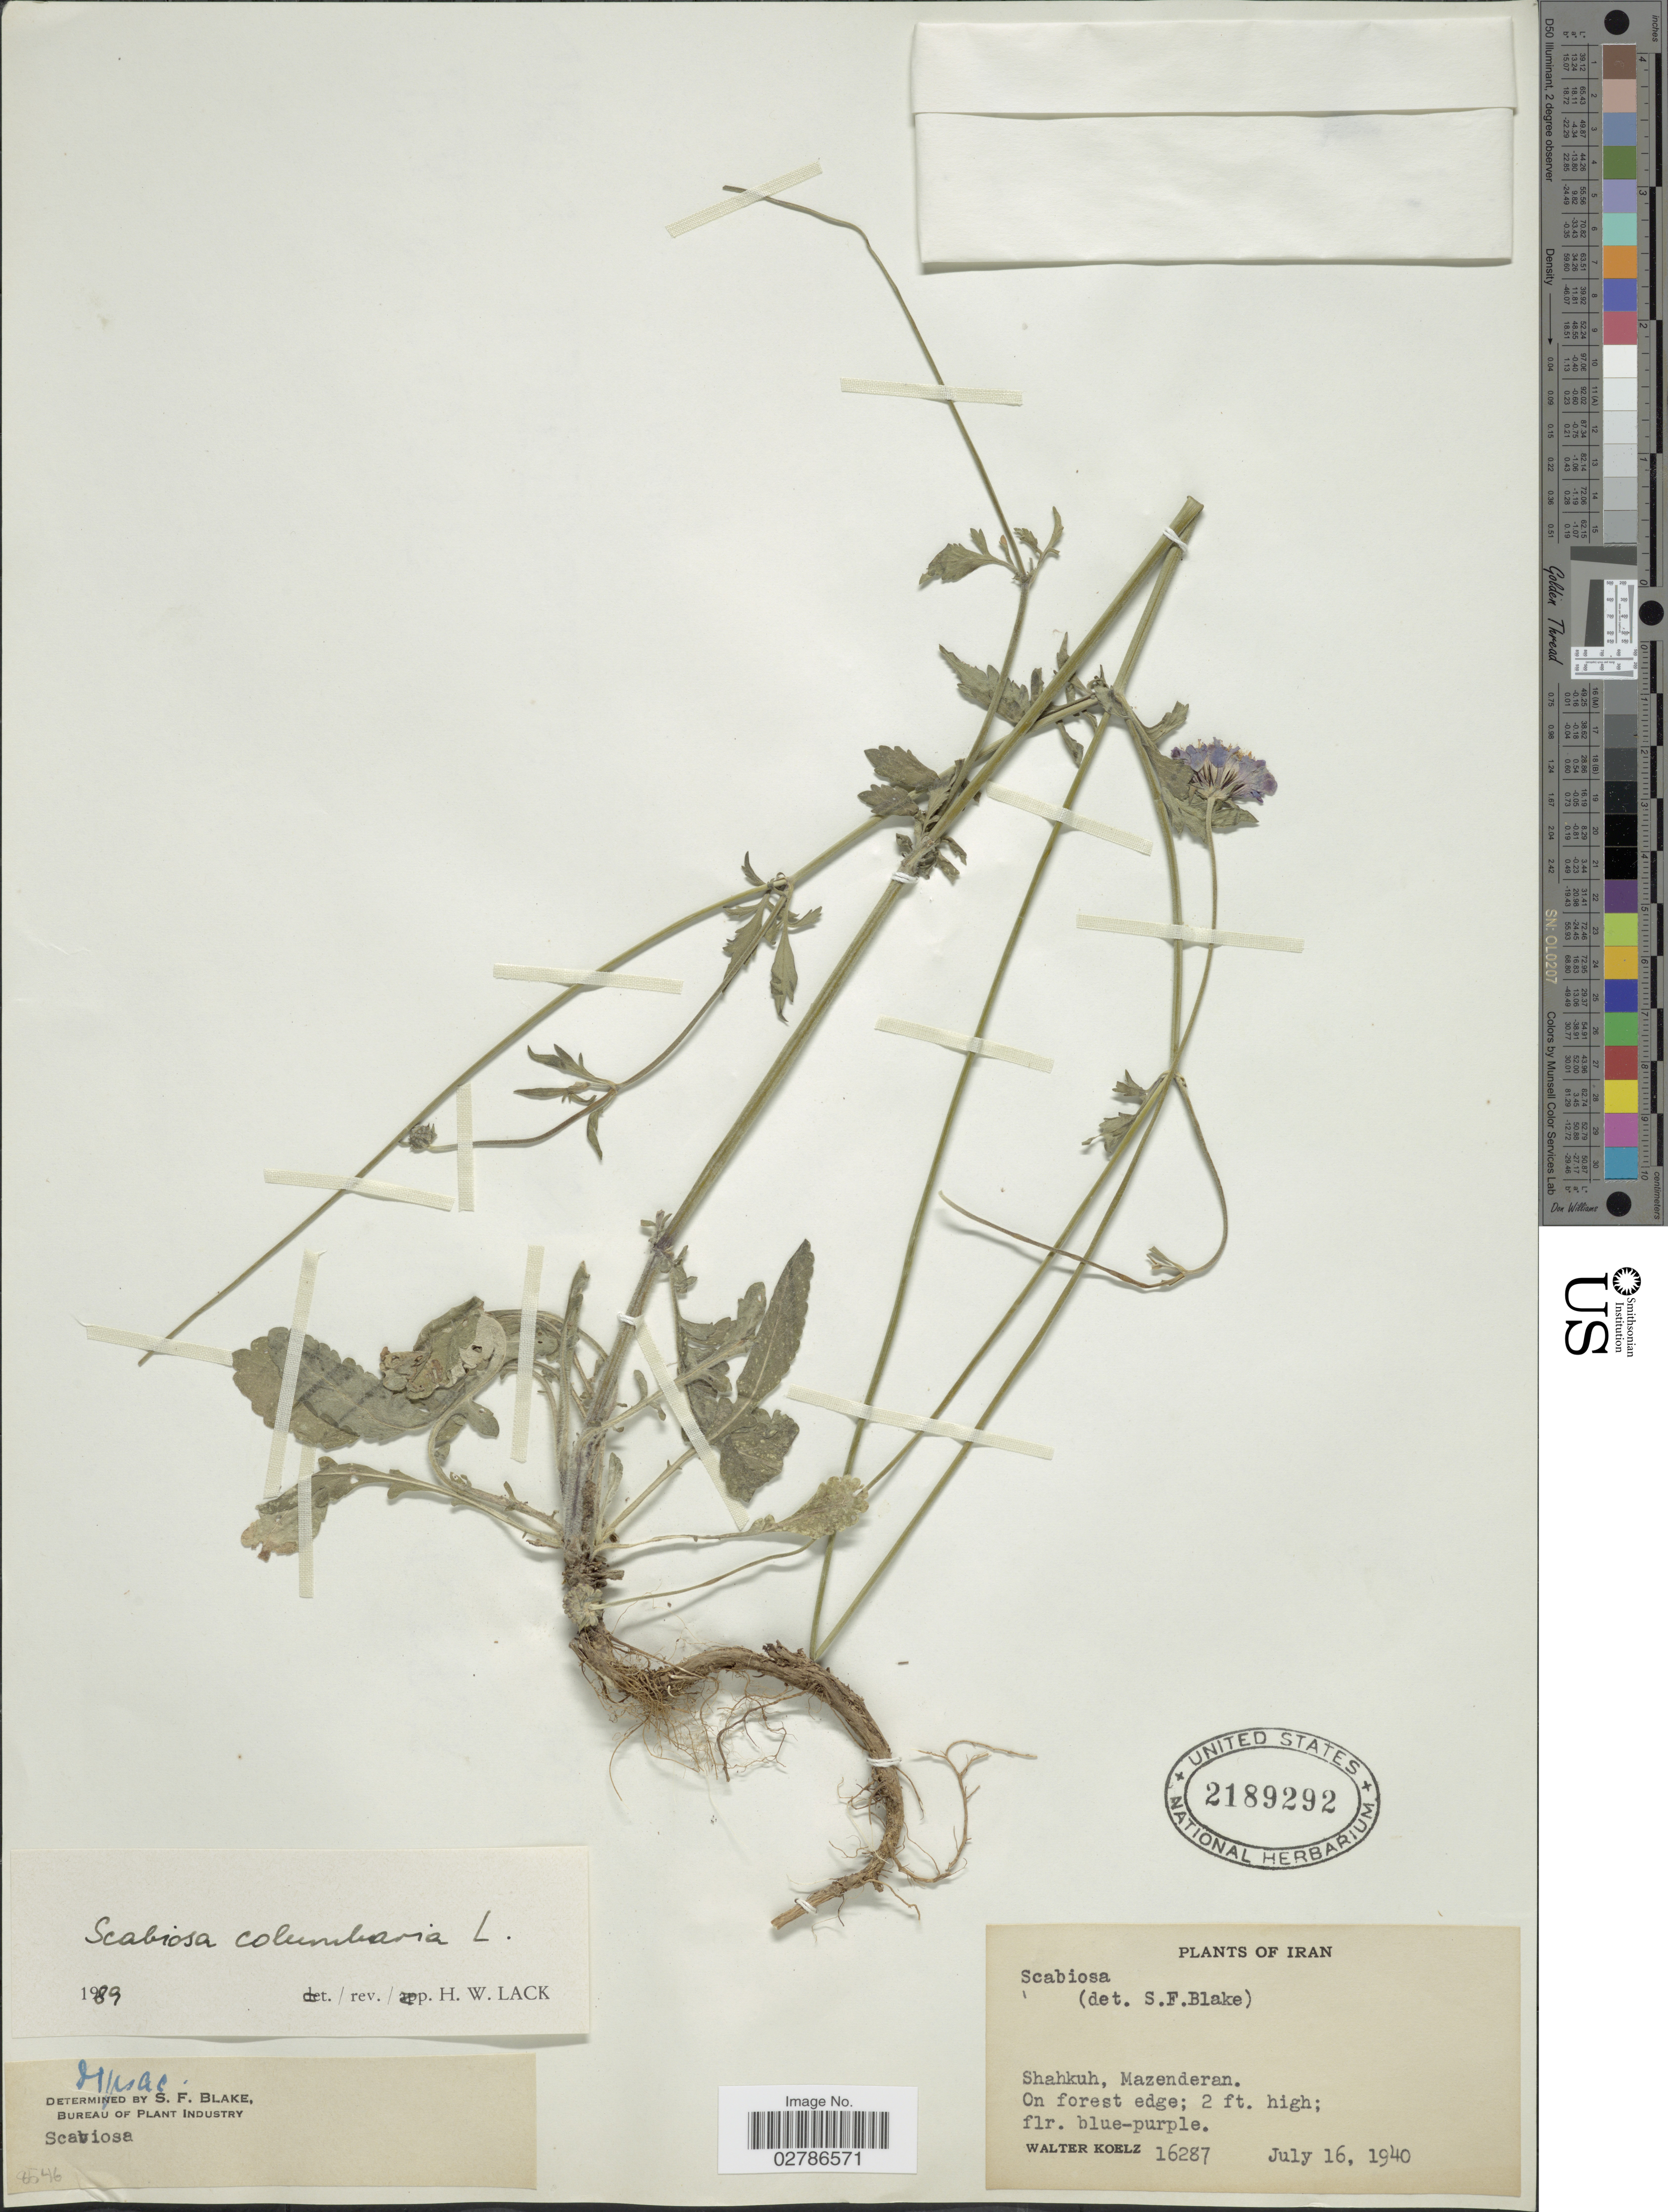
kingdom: Plantae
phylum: Tracheophyta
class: Magnoliopsida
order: Dipsacales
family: Caprifoliaceae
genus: Scabiosa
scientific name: Scabiosa columbaria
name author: L.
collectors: W. N. Koelz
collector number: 16287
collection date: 1940-07-16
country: Iran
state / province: Mazandaran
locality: Shahkuh, Mazenderan.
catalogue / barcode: US 2189292